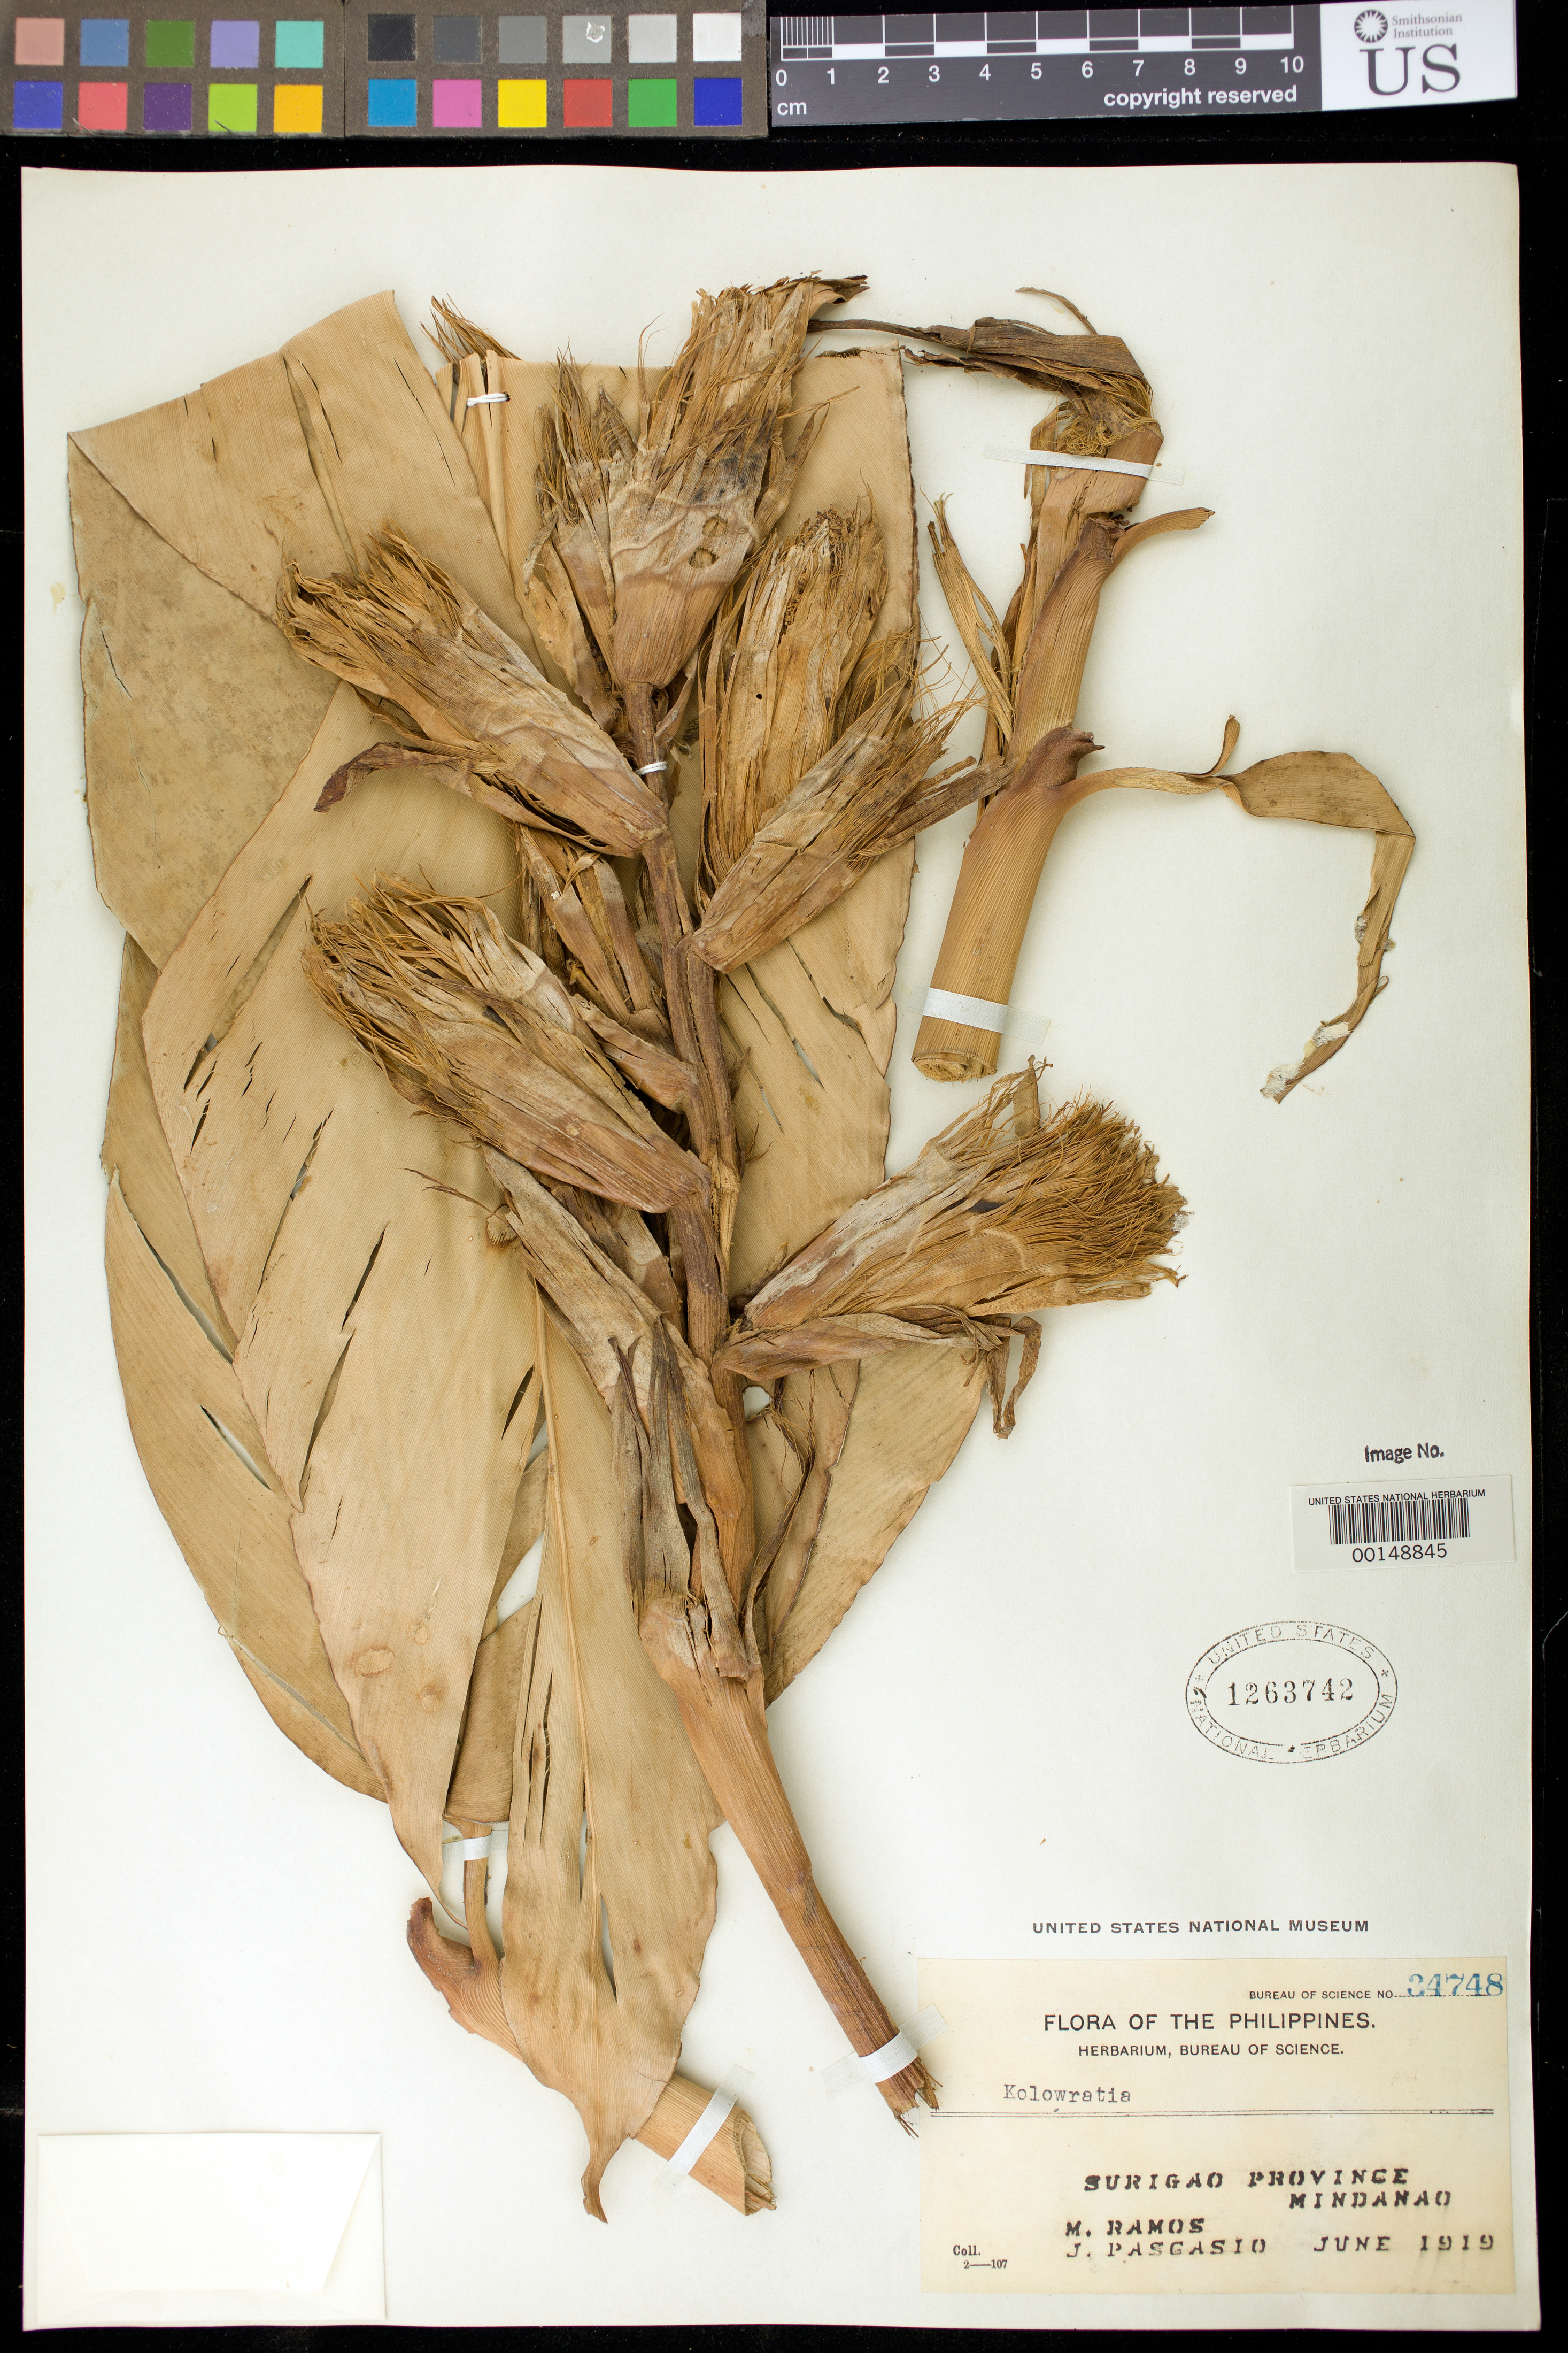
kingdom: Plantae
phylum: Tracheophyta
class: Liliopsida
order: Zingiberales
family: Zingiberaceae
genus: Alpinia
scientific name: Alpinia elegans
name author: (C. Presl) K. Schum.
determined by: Docot, Rudolph Valentino A.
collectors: M. Ramos & J. Pascasio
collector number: Bur. Sci. 34748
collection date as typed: Jun 1919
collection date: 1919-06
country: Philippines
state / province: Caraga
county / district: Surigao del Norte / Surigao del Sur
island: Mindanao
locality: Surigao province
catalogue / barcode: US 1263742